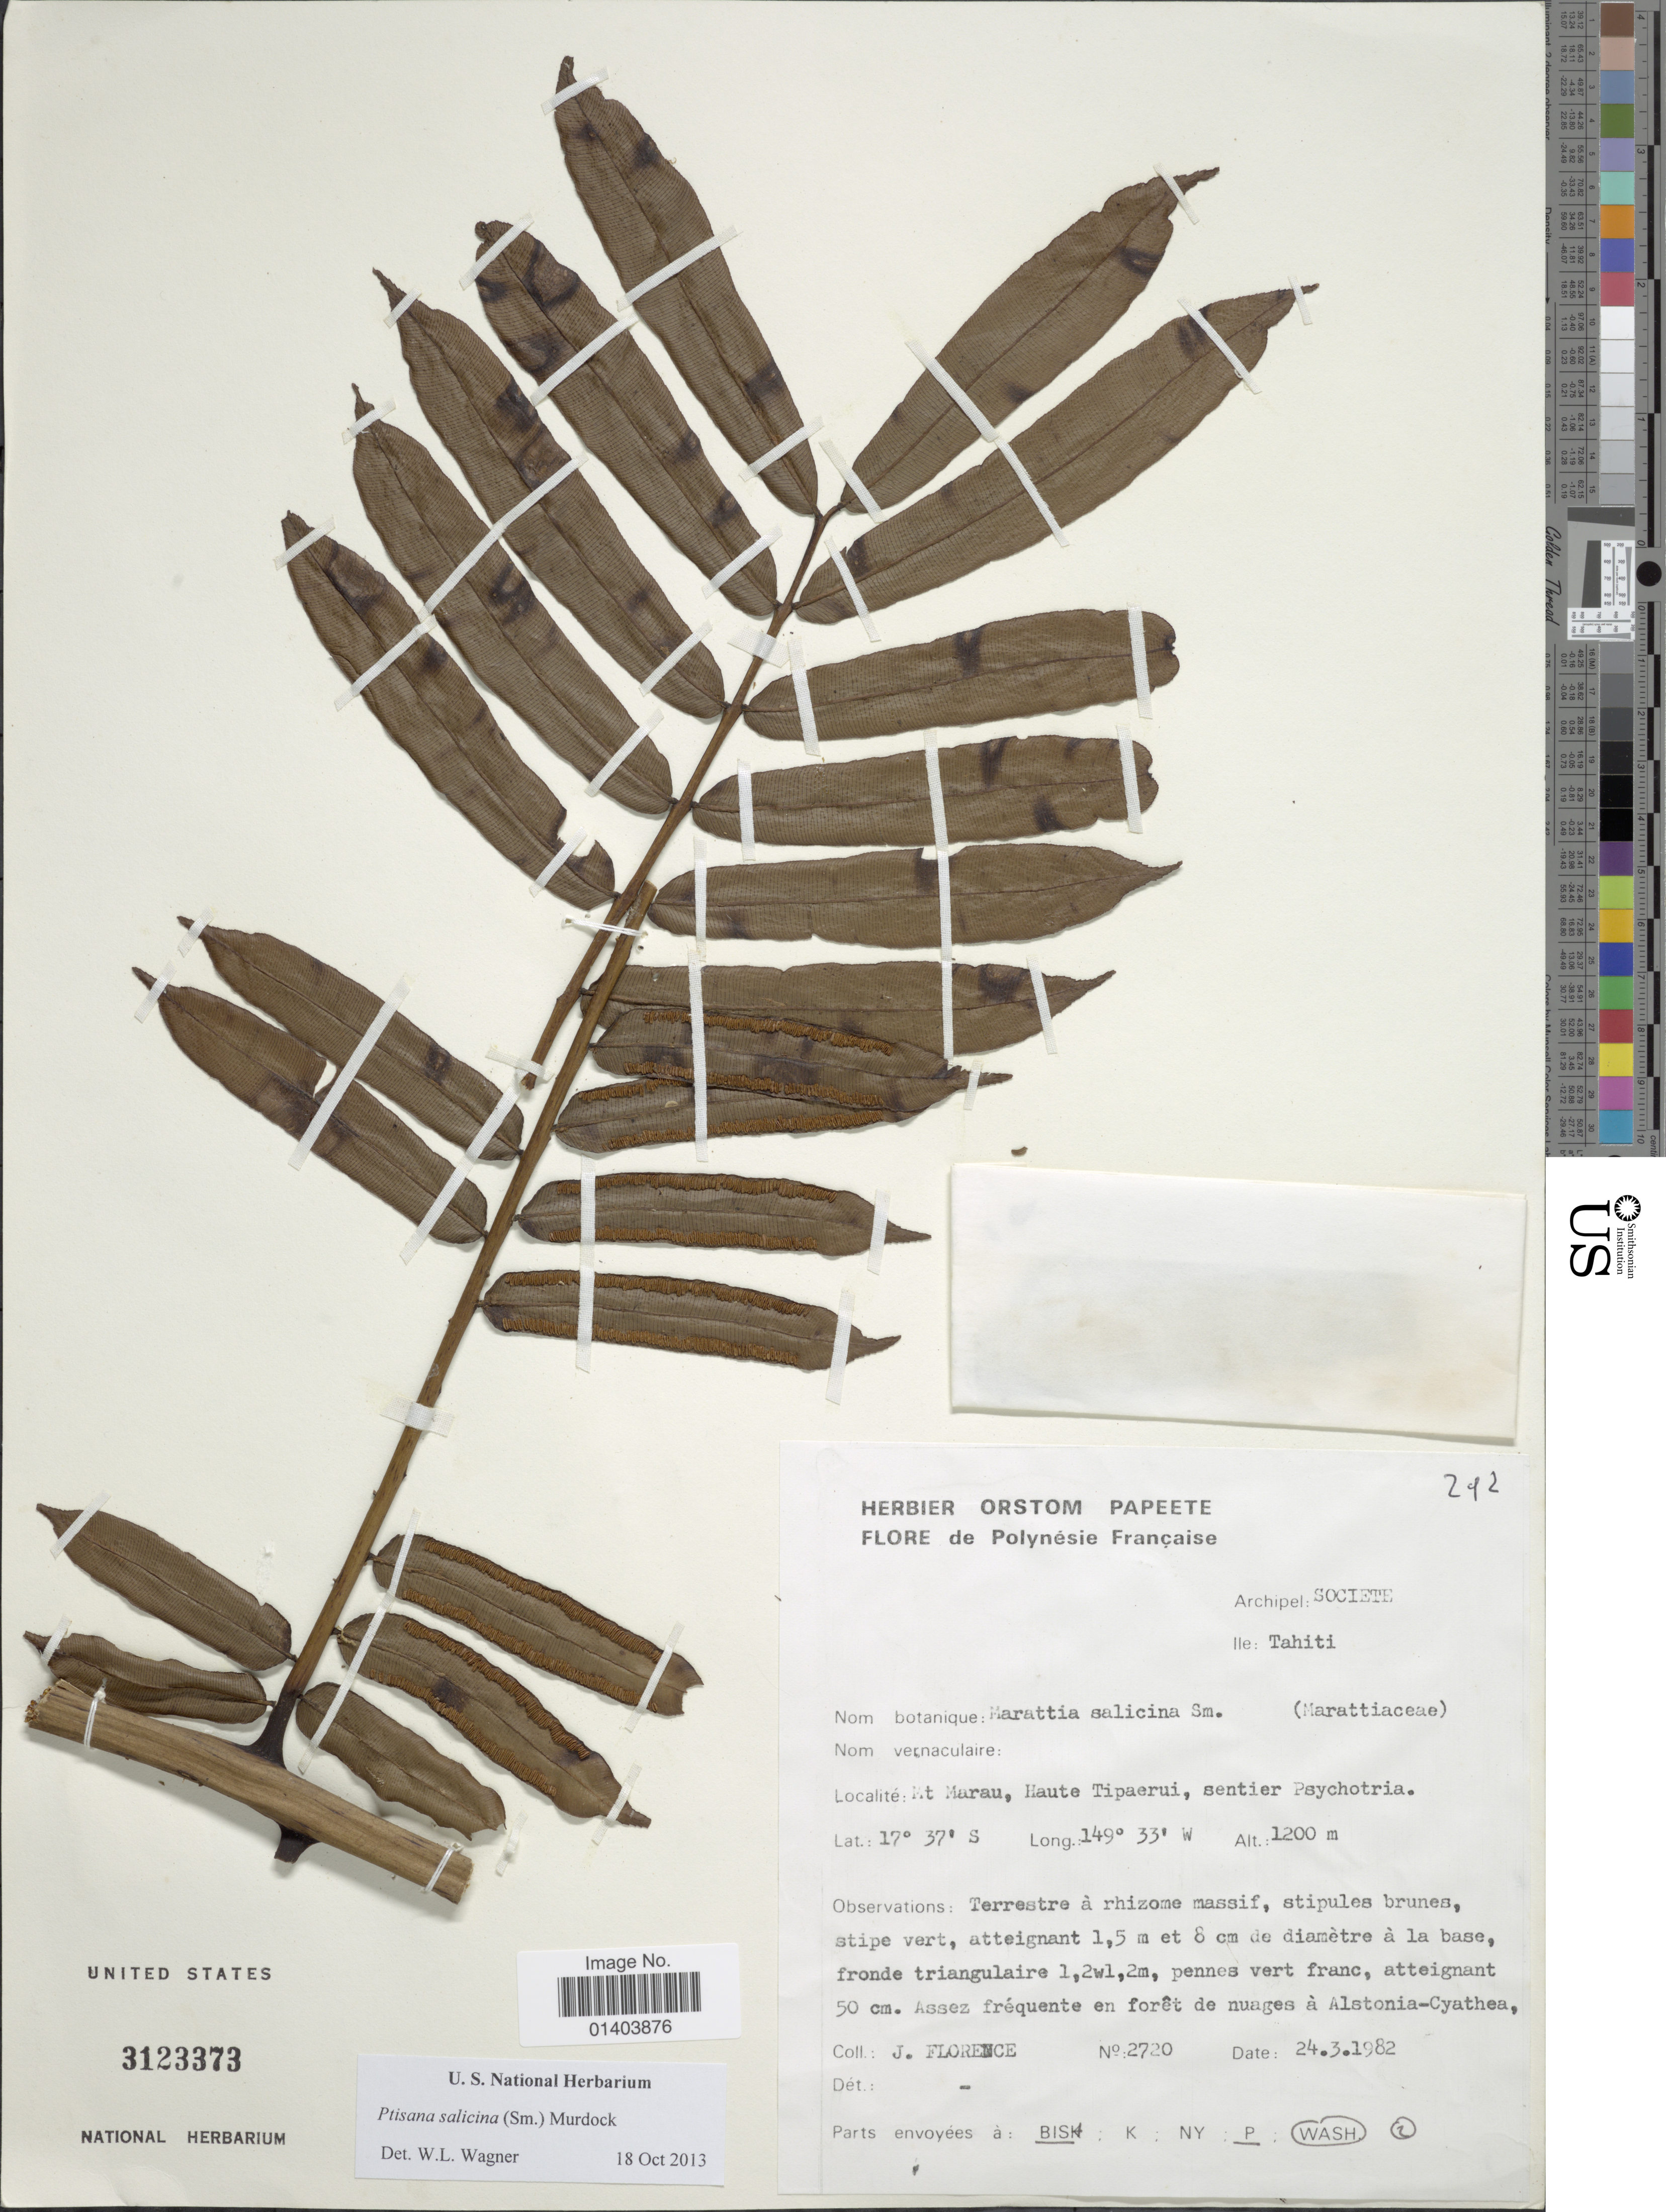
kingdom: Plantae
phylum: Tracheophyta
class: Polypodiopsida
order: Marattiales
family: Marattiaceae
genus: Ptisana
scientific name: Ptisana salicina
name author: (Sm.) Murdock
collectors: J. Florence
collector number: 2720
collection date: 1982-03-24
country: French Polynesia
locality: Archipel Societe, Ile Tahiti, Mt Marau, haute Tipaerui, sentier Pshychotria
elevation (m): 1200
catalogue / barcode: US 3123373